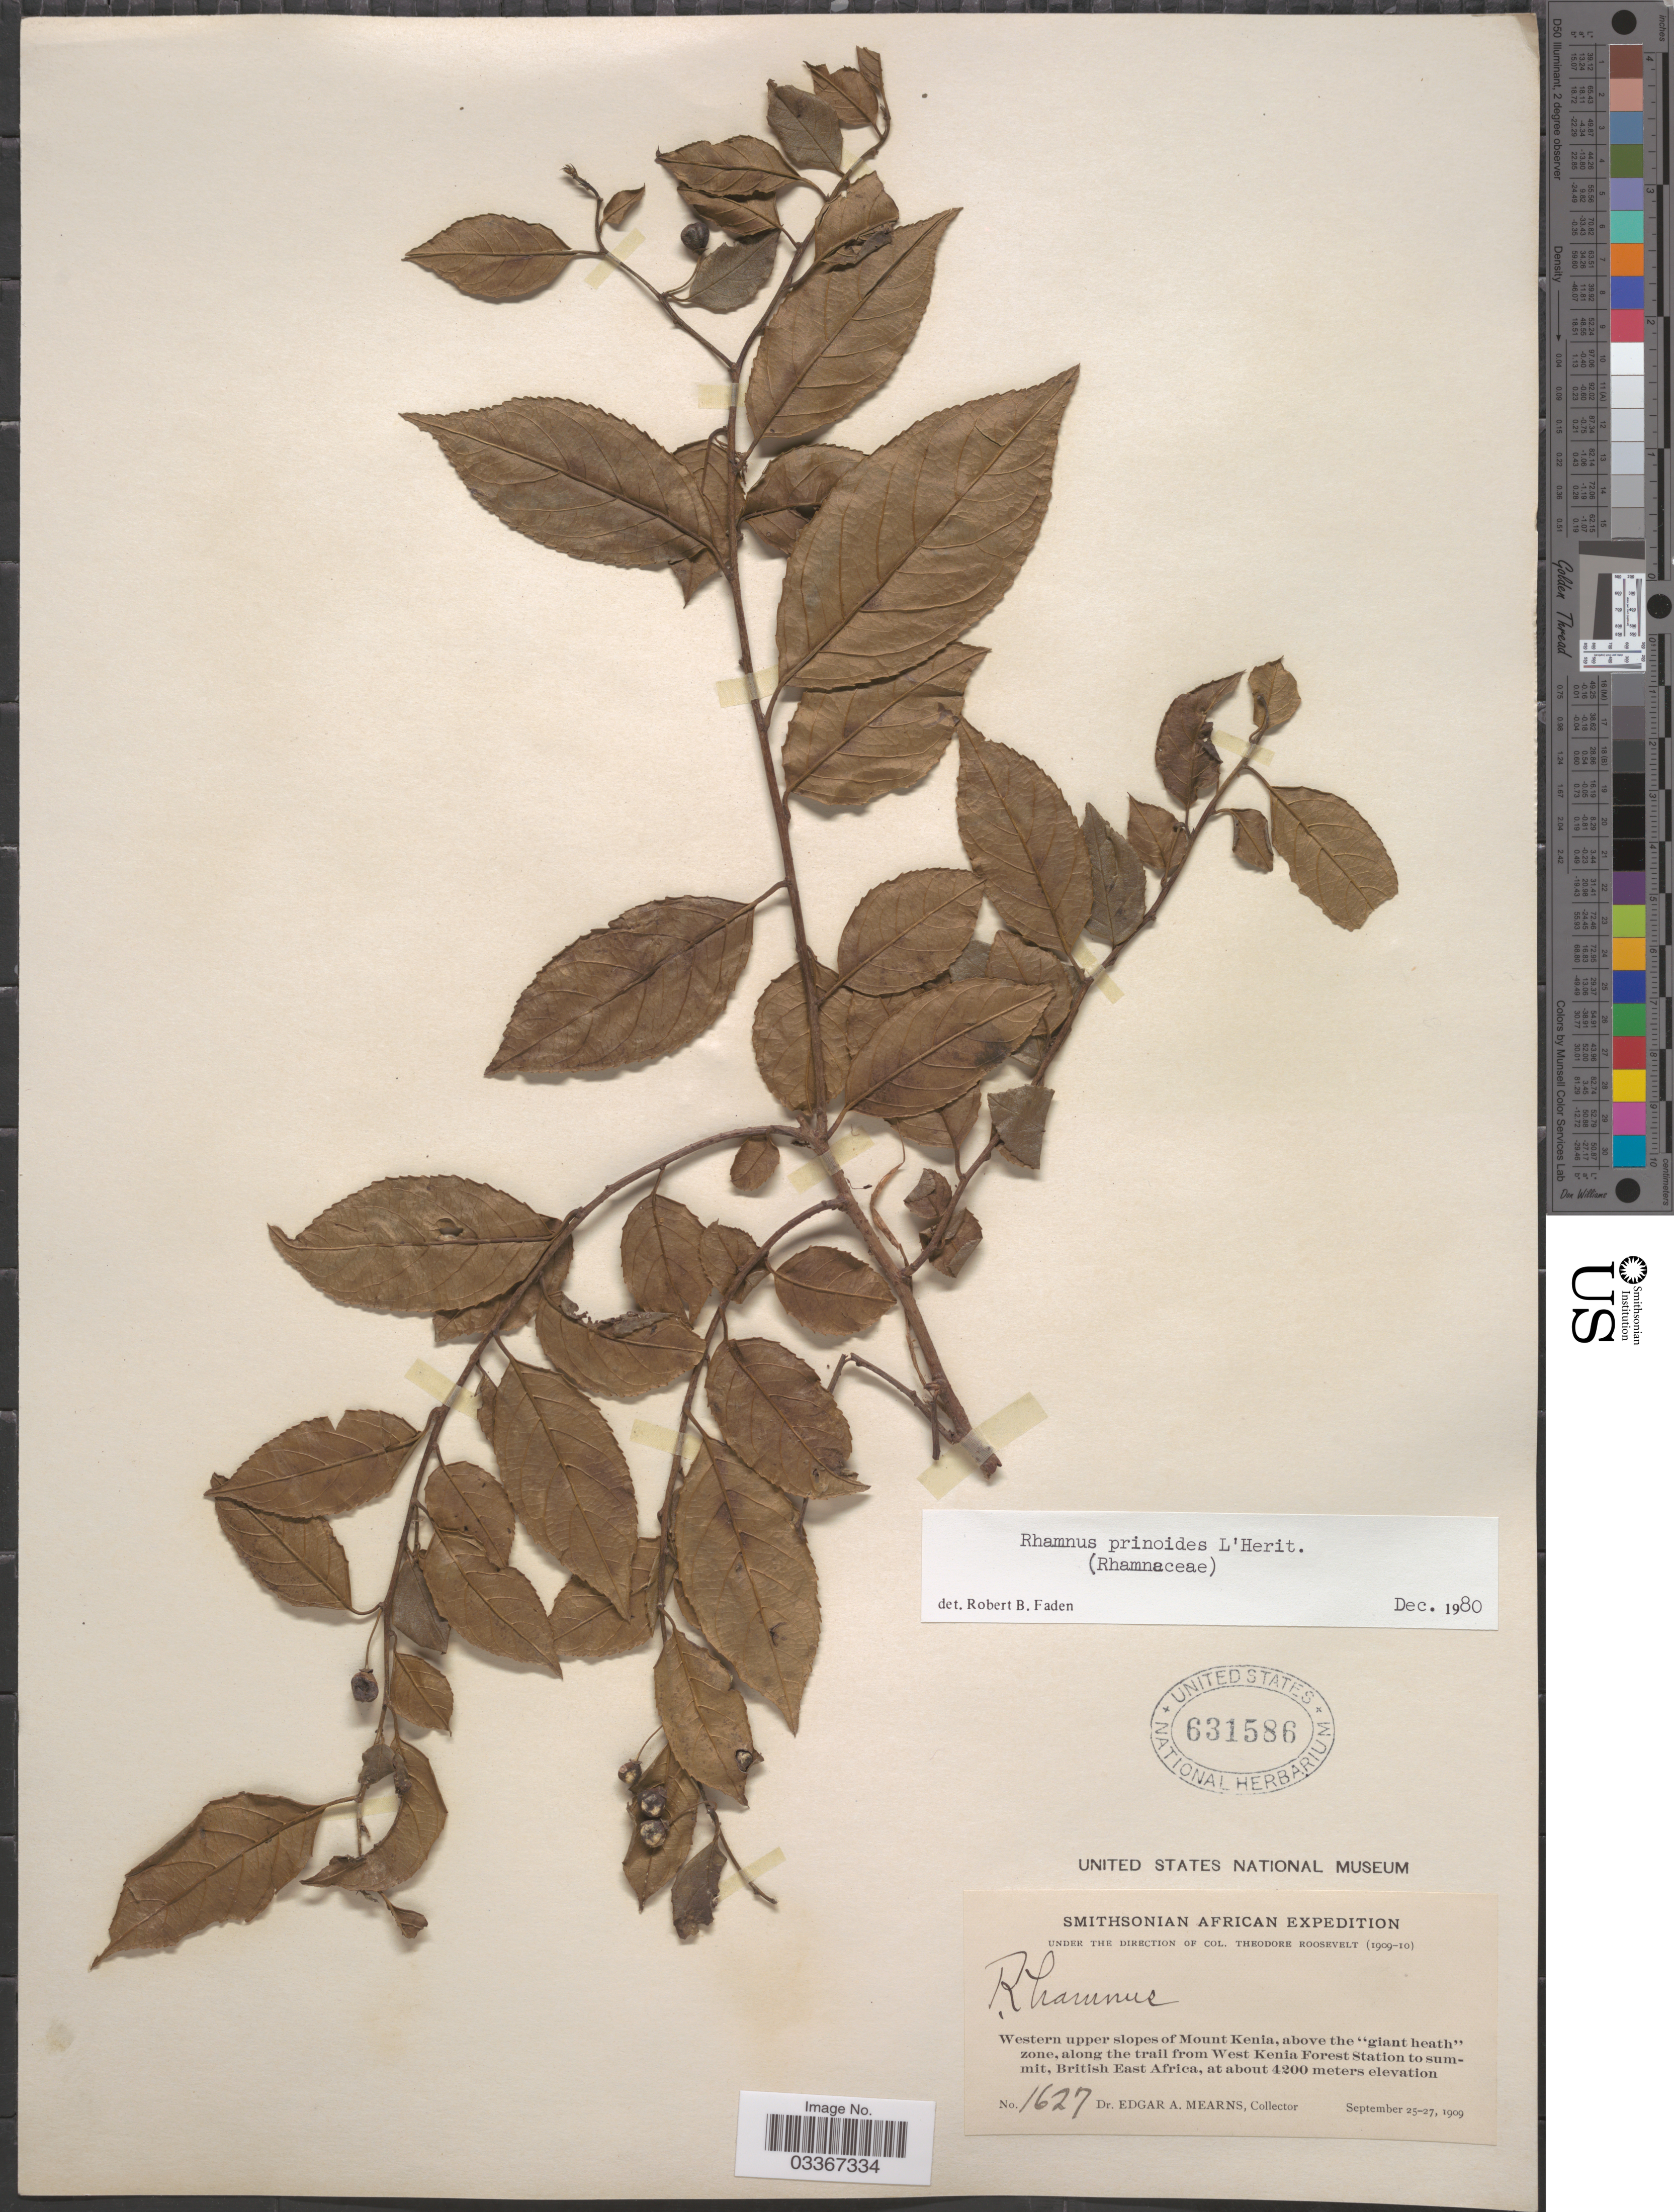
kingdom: Plantae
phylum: Tracheophyta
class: Magnoliopsida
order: Rosales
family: Rhamnaceae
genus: Rhamnus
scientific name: Rhamnus prinoides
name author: L'Hér.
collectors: E. A. Mearns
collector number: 1627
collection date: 1909-09-25/1909-09-27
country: Kenya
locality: Western upper slopes of Mount Kenia, above the "giant heath" zone, along the trail from West Kenia Forest Station to summit, British East Africa.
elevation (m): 4200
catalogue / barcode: US 631586